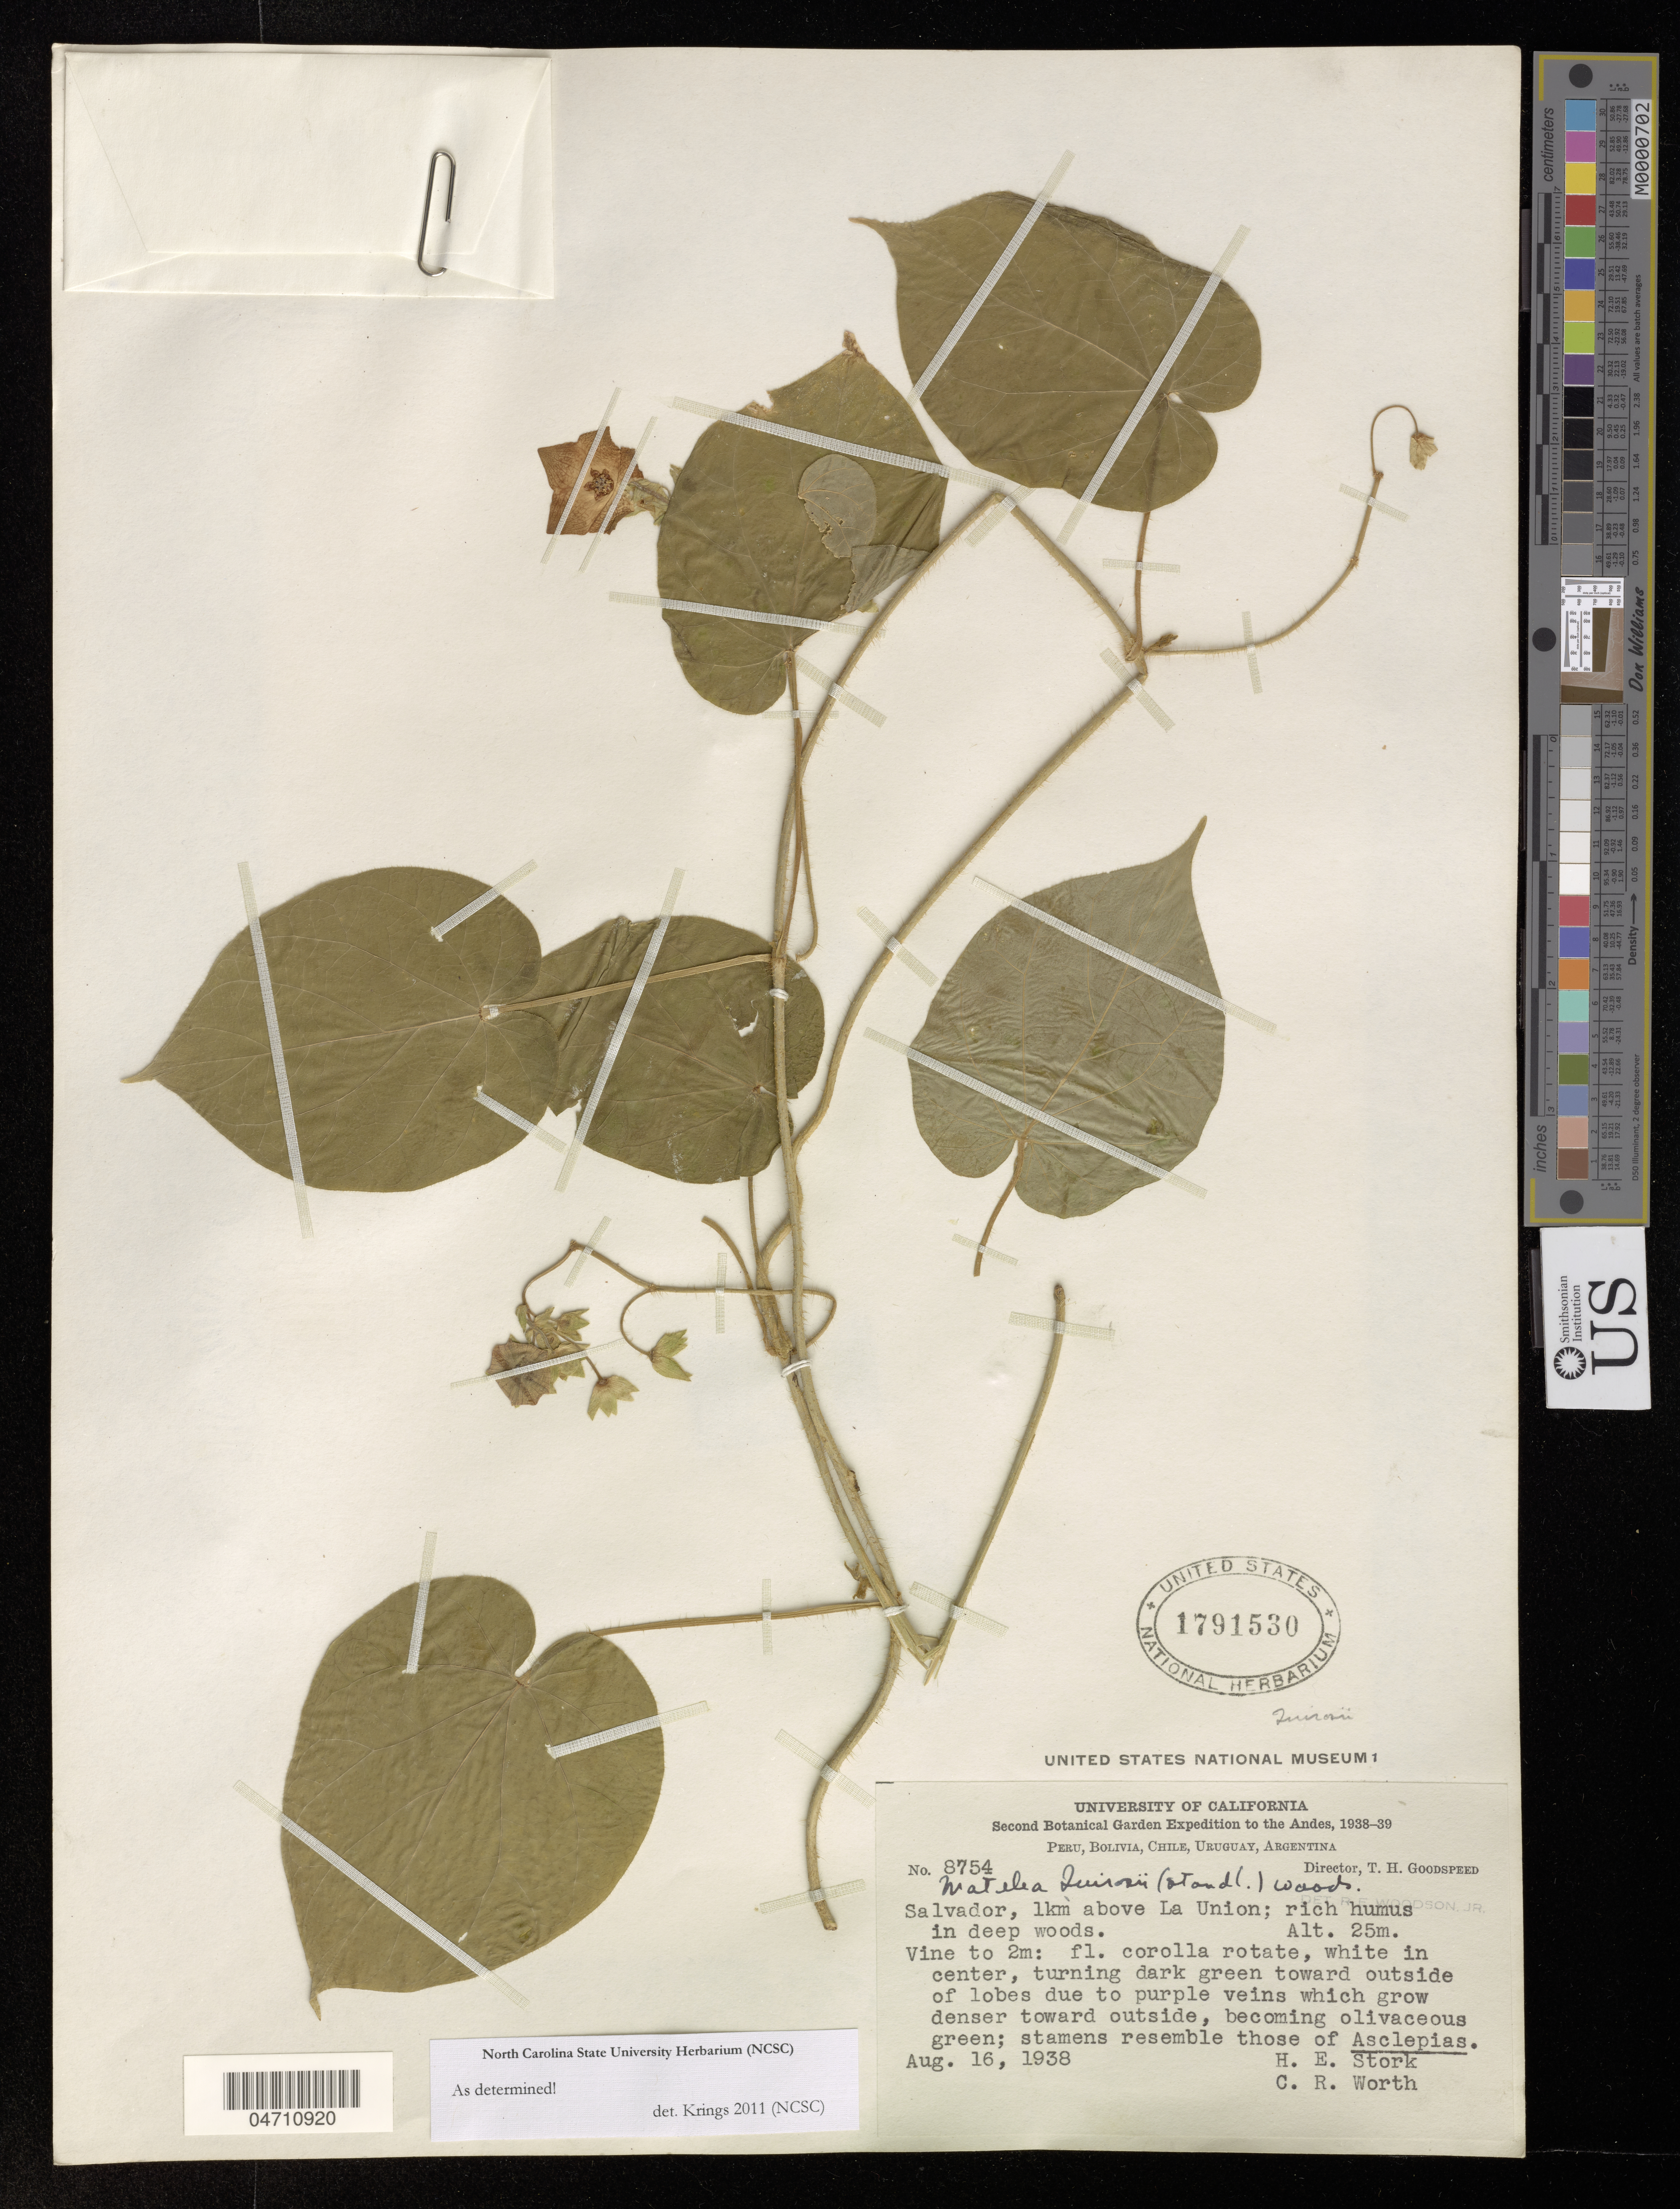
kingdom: Plantae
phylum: Tracheophyta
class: Magnoliopsida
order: Gentianales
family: Apocynaceae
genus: Matelea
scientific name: Matelea quirosii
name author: (Standl.) Woodson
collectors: H. E. Stork & C. R. Worth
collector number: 8754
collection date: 1938-08-16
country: El Salvador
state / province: San Salvador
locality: Salvador, 1km above La Union.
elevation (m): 25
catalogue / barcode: US 1791530